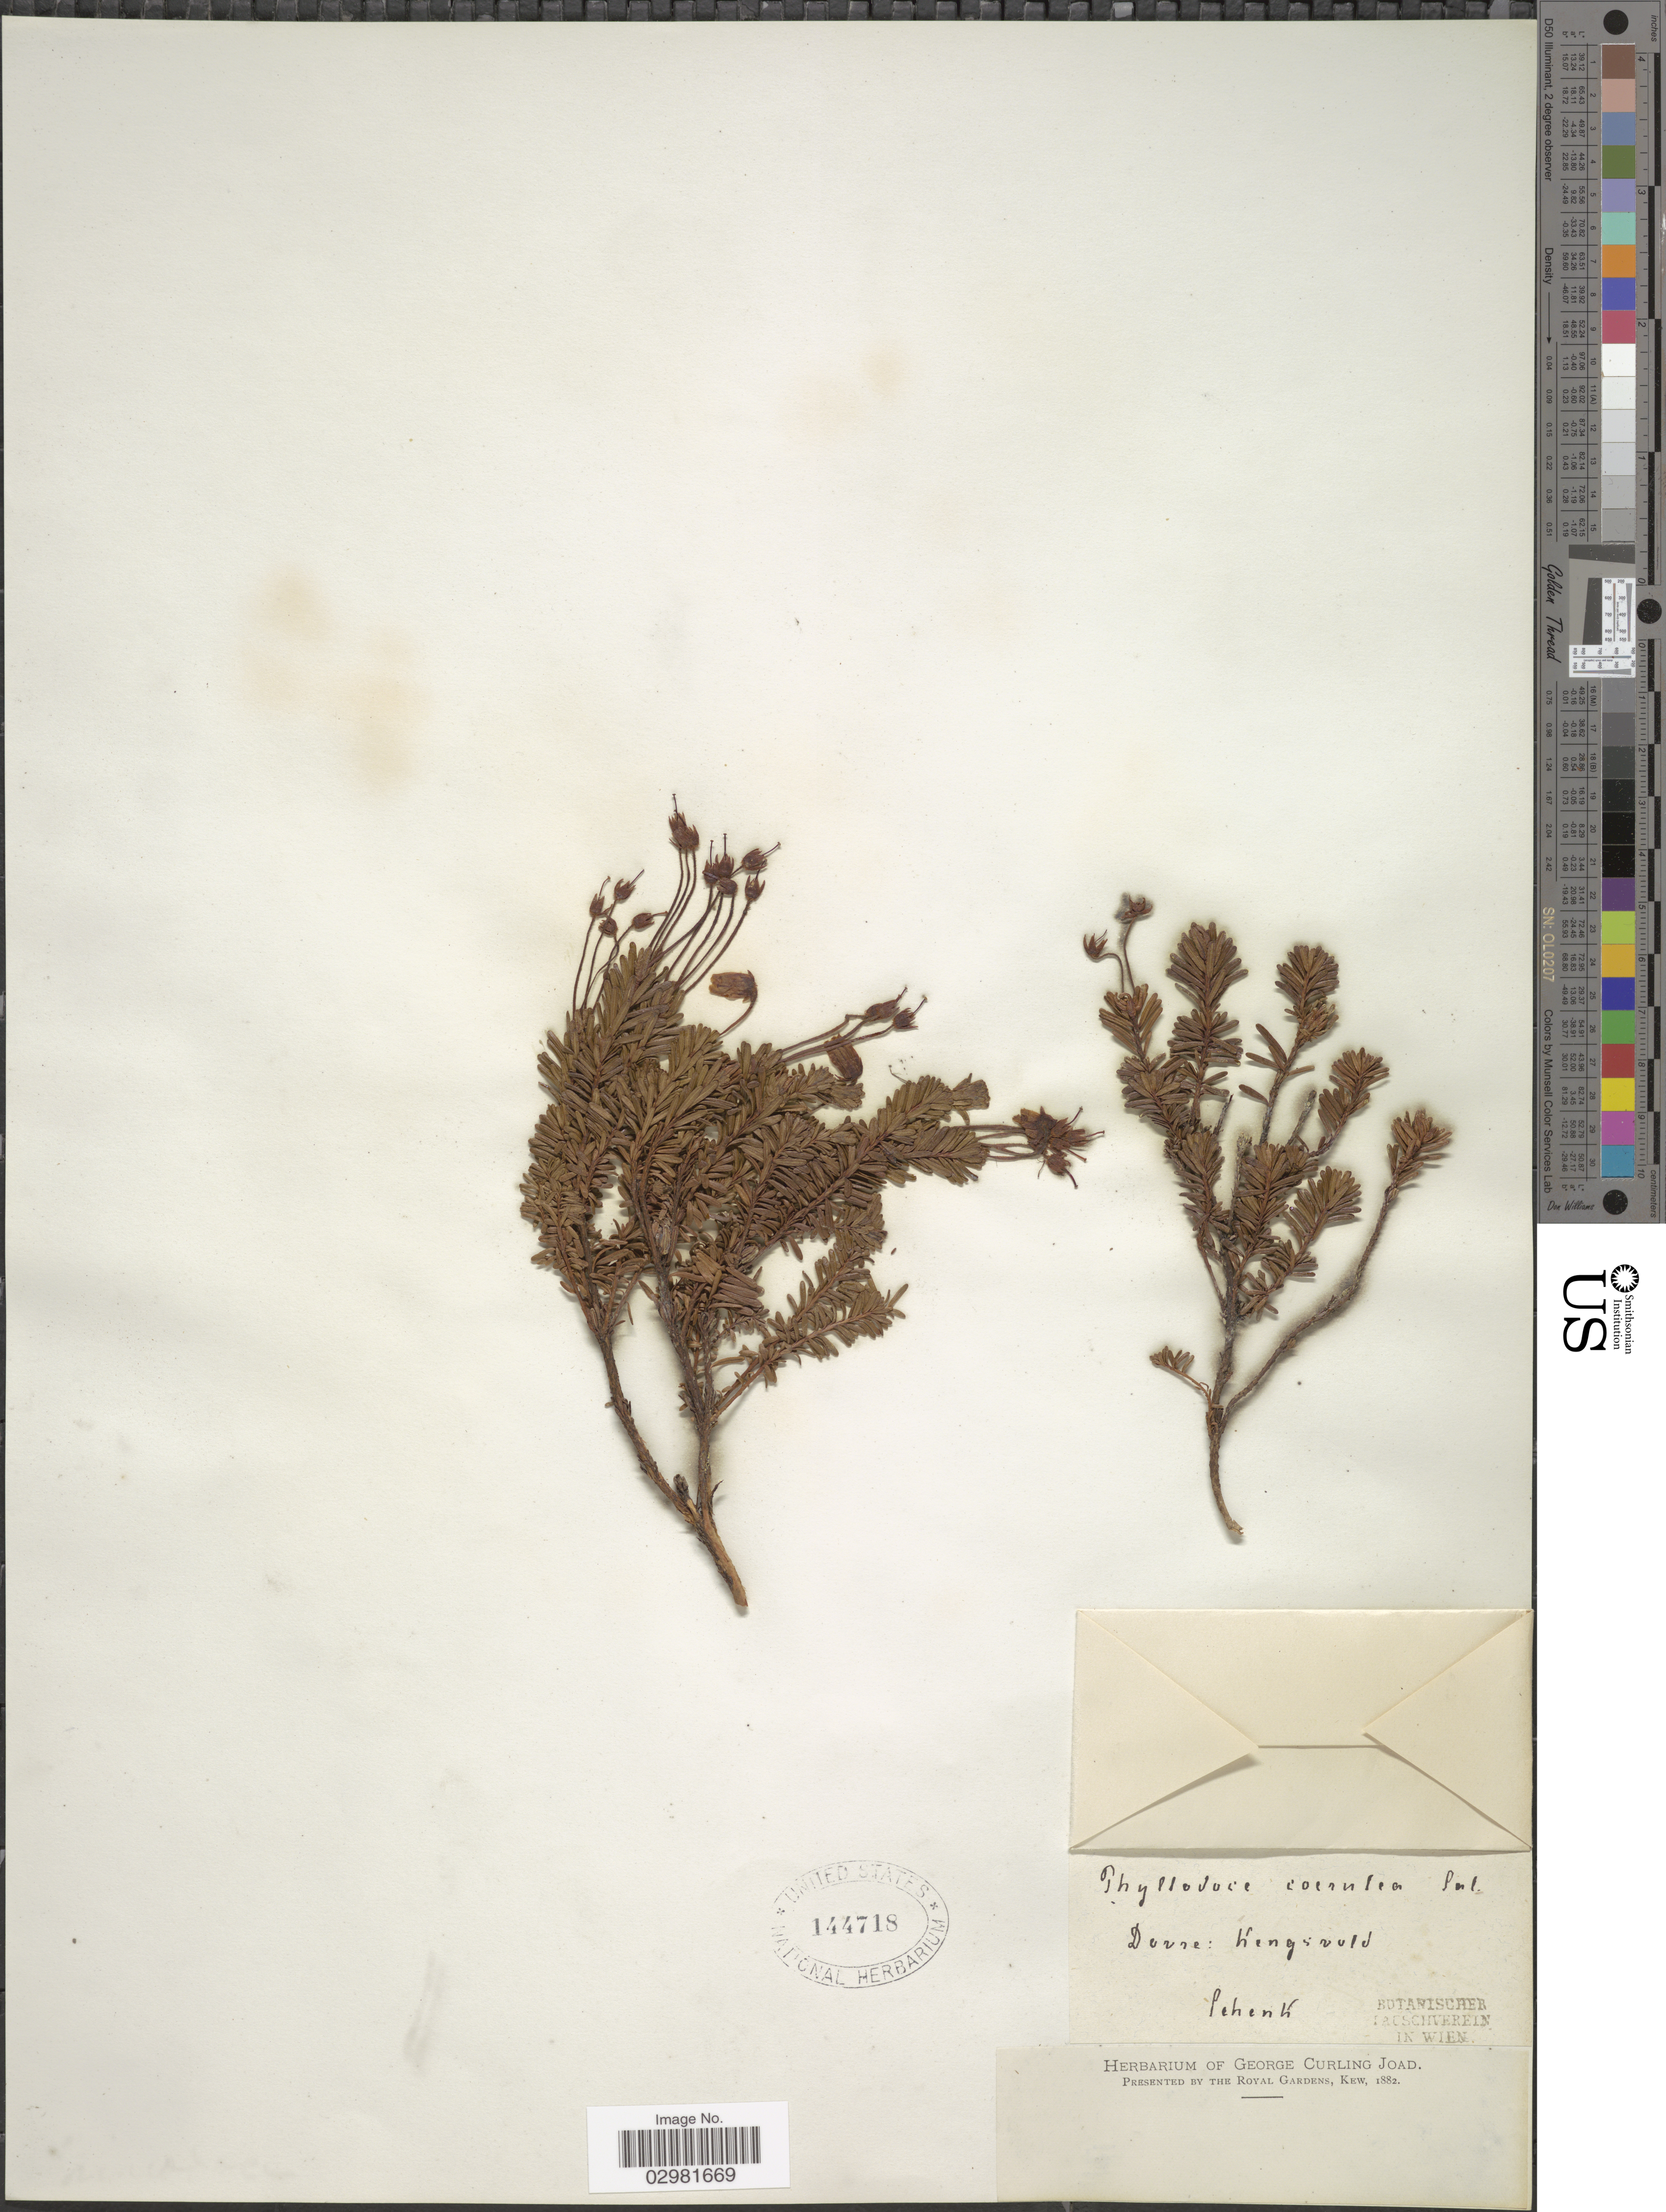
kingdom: Plantae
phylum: Tracheophyta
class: Magnoliopsida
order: Ericales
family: Ericaceae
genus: Phyllodoce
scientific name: Phyllodoce caerulea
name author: (L.) Bab.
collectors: -. Schenk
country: Norway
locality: Dovre: Kongsvold.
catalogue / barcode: US 144718